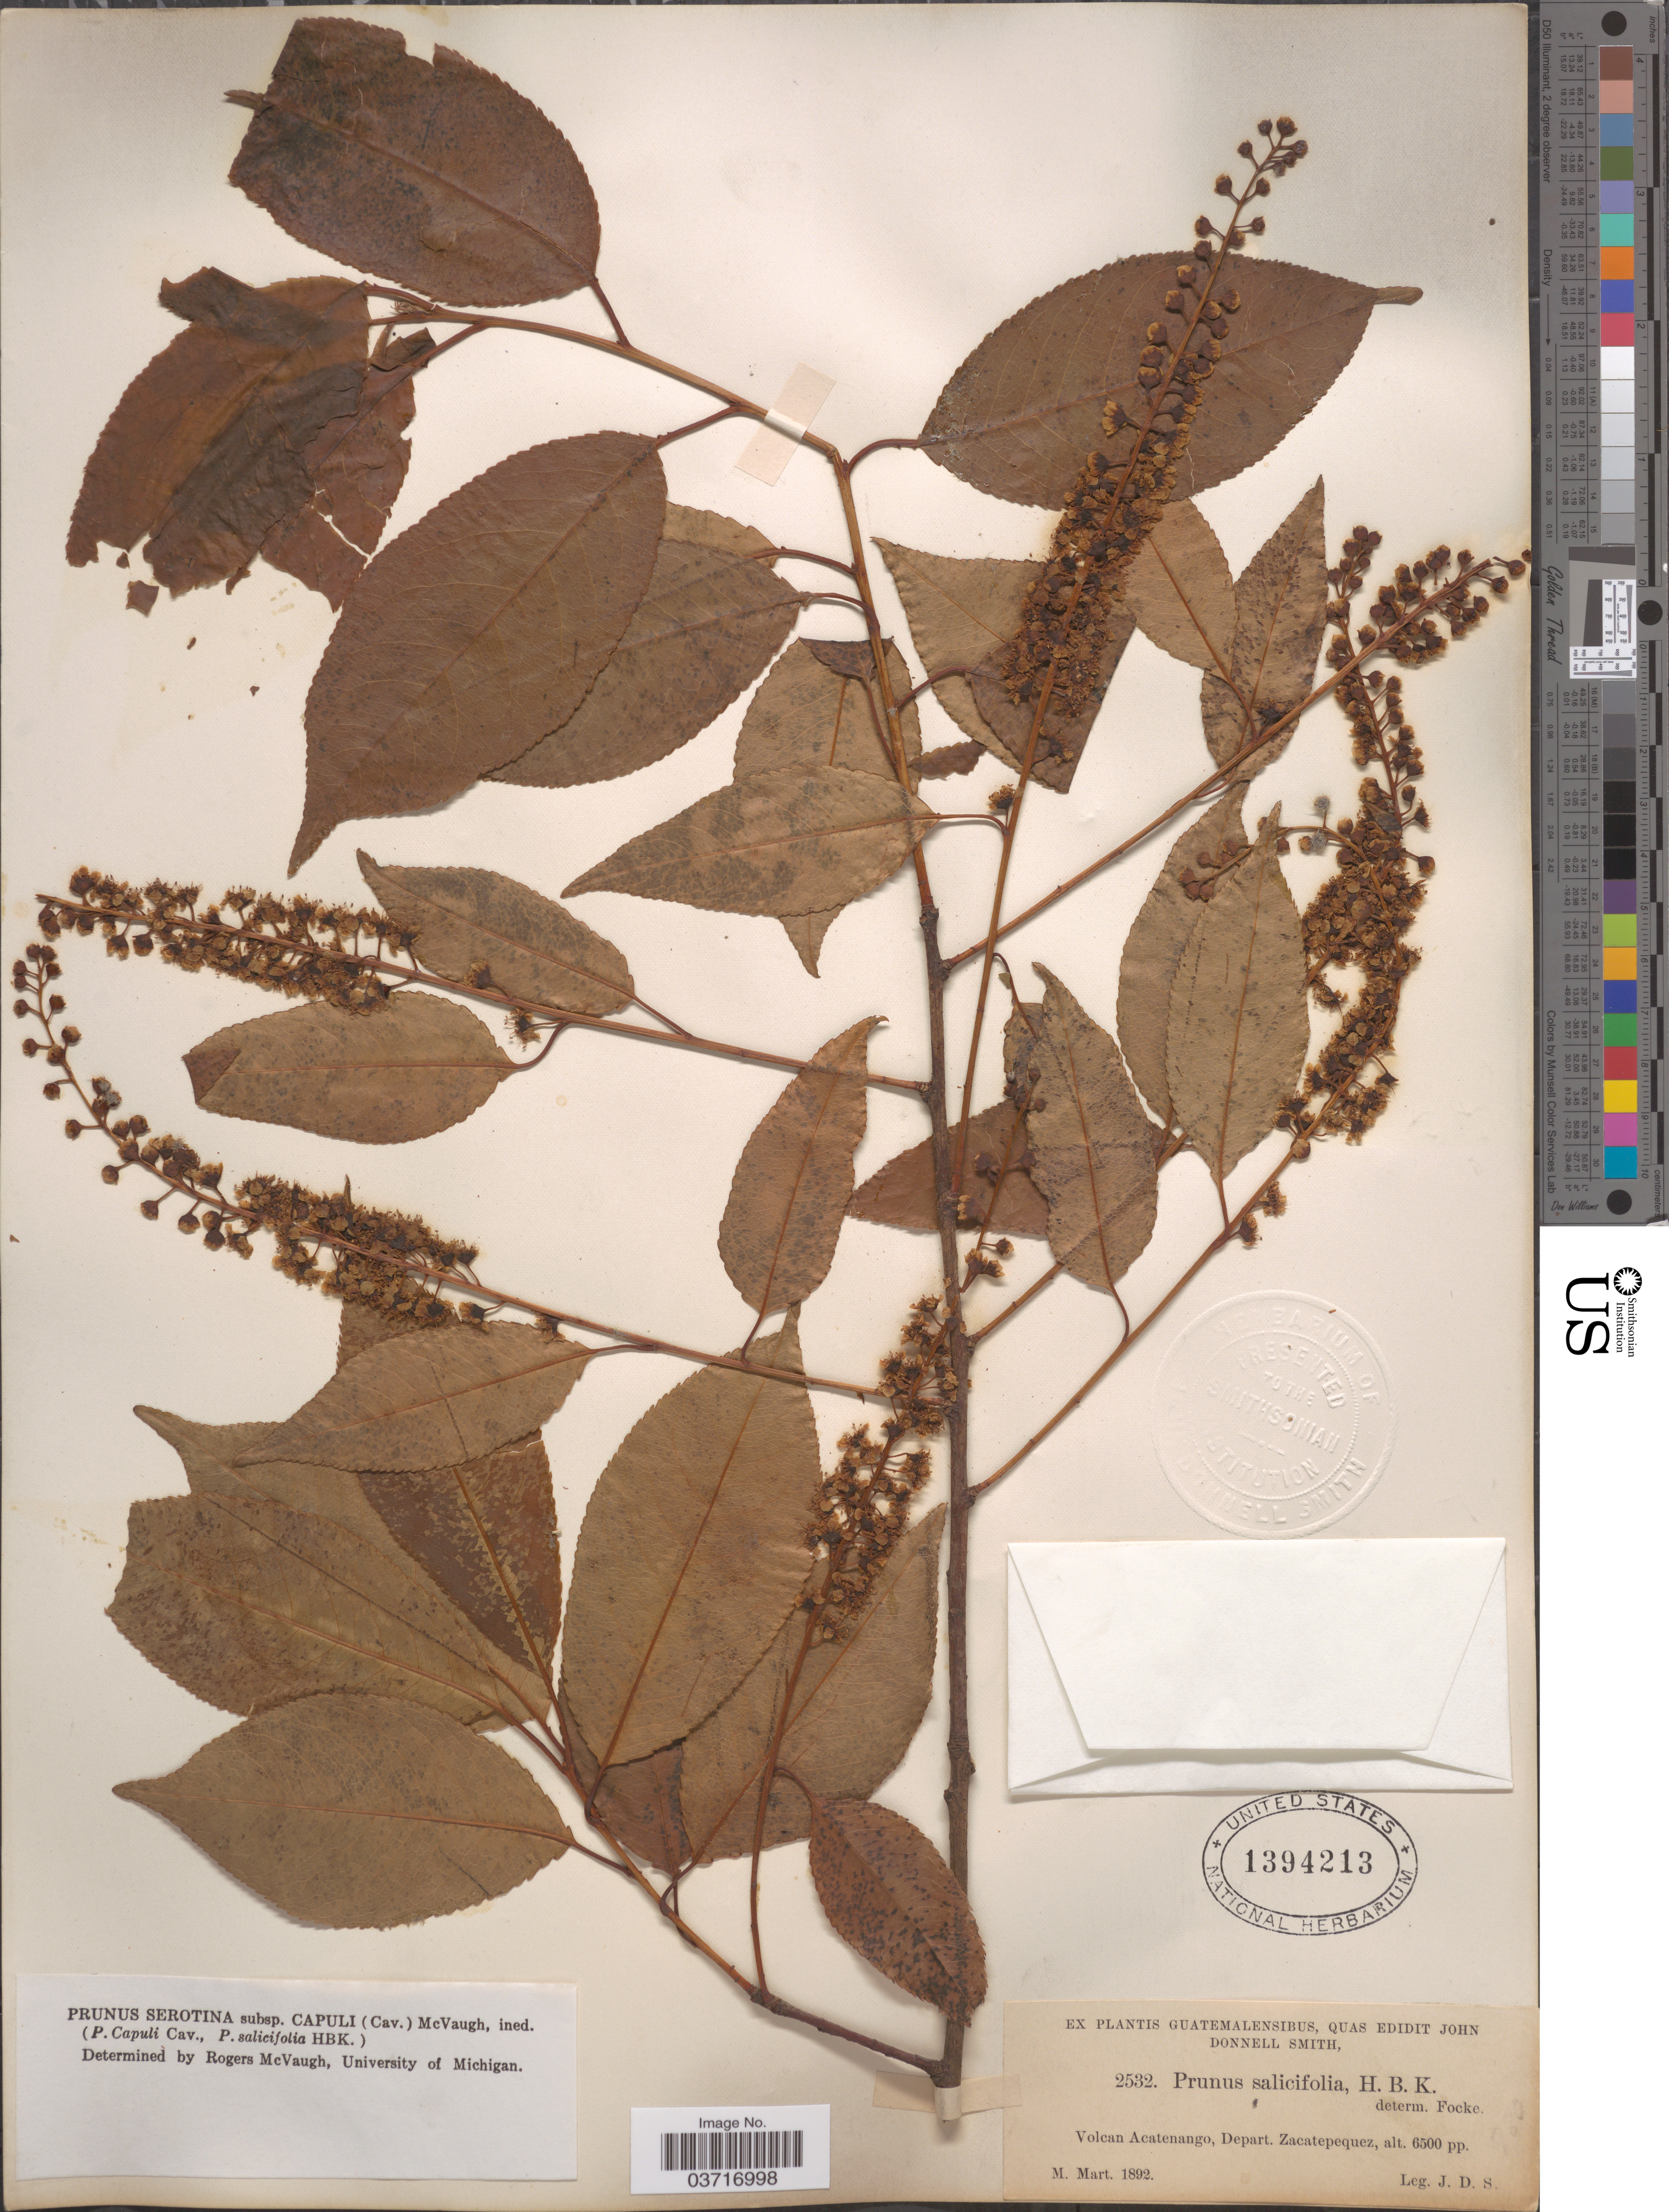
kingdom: Plantae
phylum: Tracheophyta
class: Magnoliopsida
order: Rosales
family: Rosaceae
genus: Prunus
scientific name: Prunus serotina var. salicifolia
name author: (Kunth) Koehne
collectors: J. Donnell Smith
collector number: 2532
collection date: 1892-03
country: Guatemala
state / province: Sacatepequez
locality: Volcan Acatenango, Depart. Zacatepequez.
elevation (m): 1981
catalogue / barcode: US 1394213